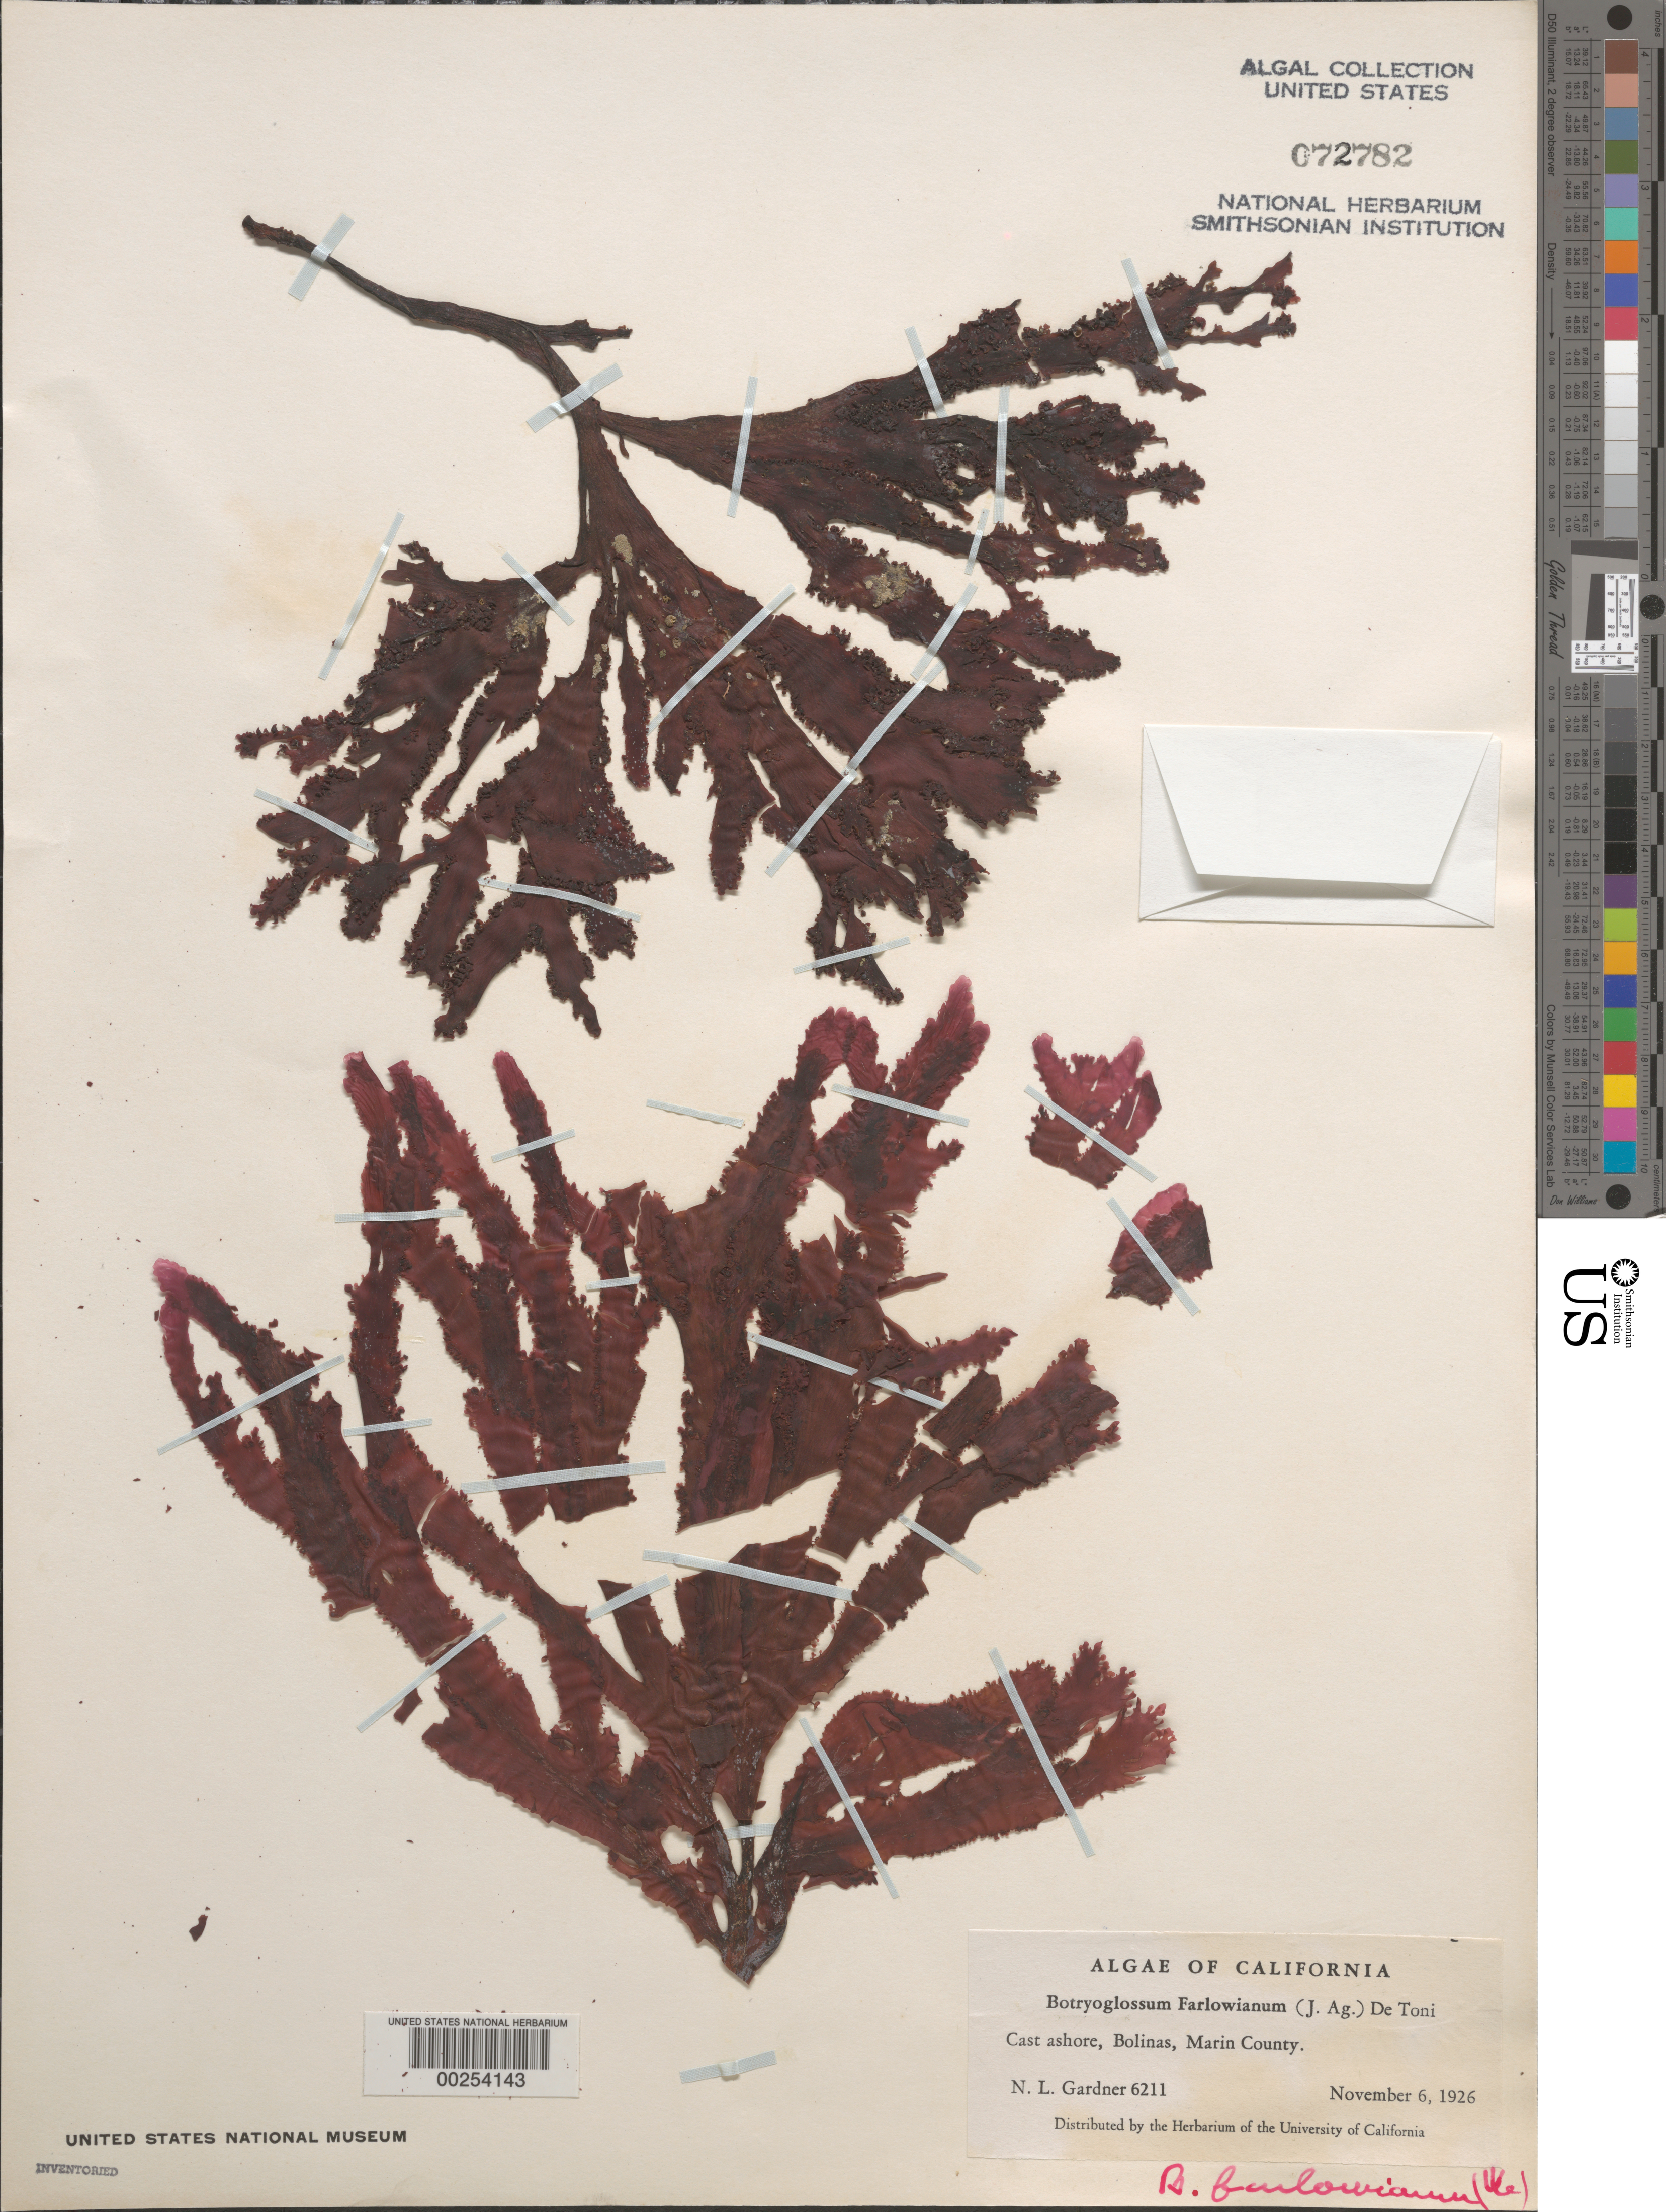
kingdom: Plantae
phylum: Rhodophyta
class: Florideophyceae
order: Ceramiales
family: Delesseriaceae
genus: Botryoglossum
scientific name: Botryoglossum farlowianum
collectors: N. Gardner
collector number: NLG 6211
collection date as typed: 06 Nov 1926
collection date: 1926-11-06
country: United States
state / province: California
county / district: Marin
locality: Bolinas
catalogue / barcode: US 72782